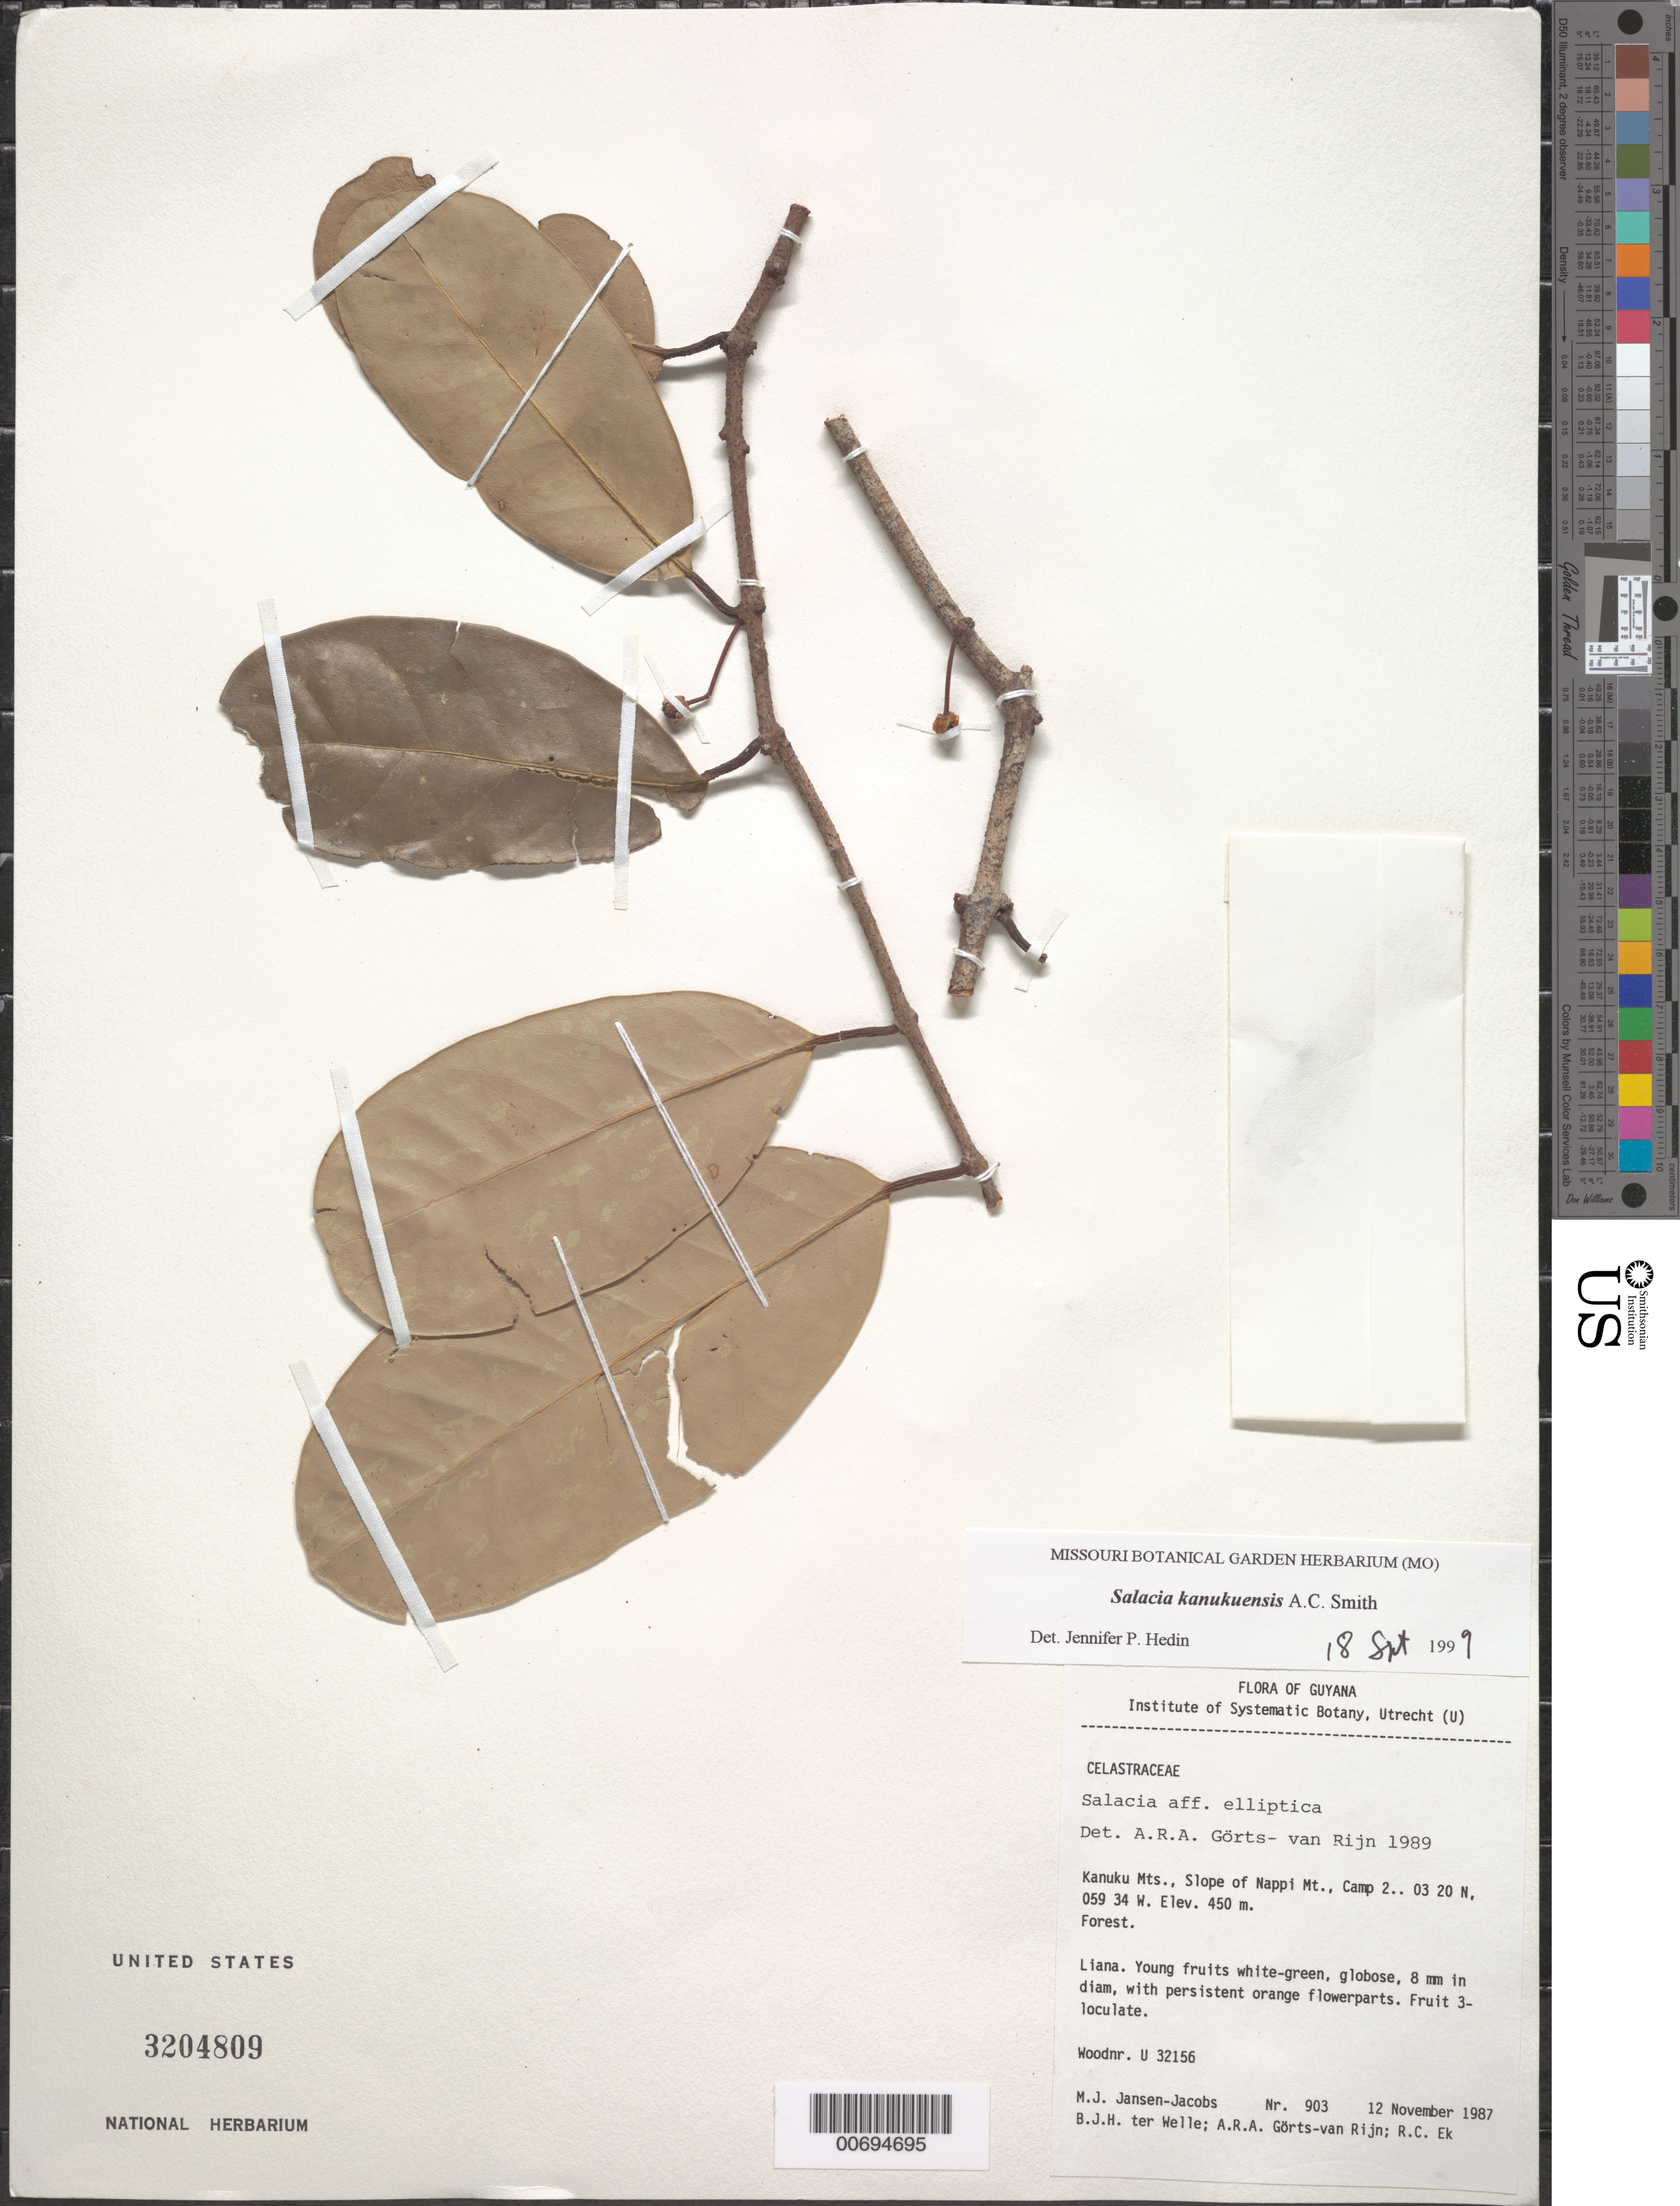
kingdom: Plantae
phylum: Tracheophyta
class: Magnoliopsida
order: Celastrales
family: Celastraceae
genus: Salacia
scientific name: Salacia elliptica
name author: (Mart. ex Schult.) G. Don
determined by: Görts-van Rijn, A. R. A.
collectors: M. J. Jansen-Jacobs, B. Welle, A. .R. A. Görts-van Rijn & R. C. Ek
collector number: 903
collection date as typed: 12-Nov-87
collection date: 1987-11-12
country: Guyana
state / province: U. Takutu-U. Essequibo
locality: Kanuku Mts., Nappi Mt., camp 2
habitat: Forest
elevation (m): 450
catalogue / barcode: US 3204809